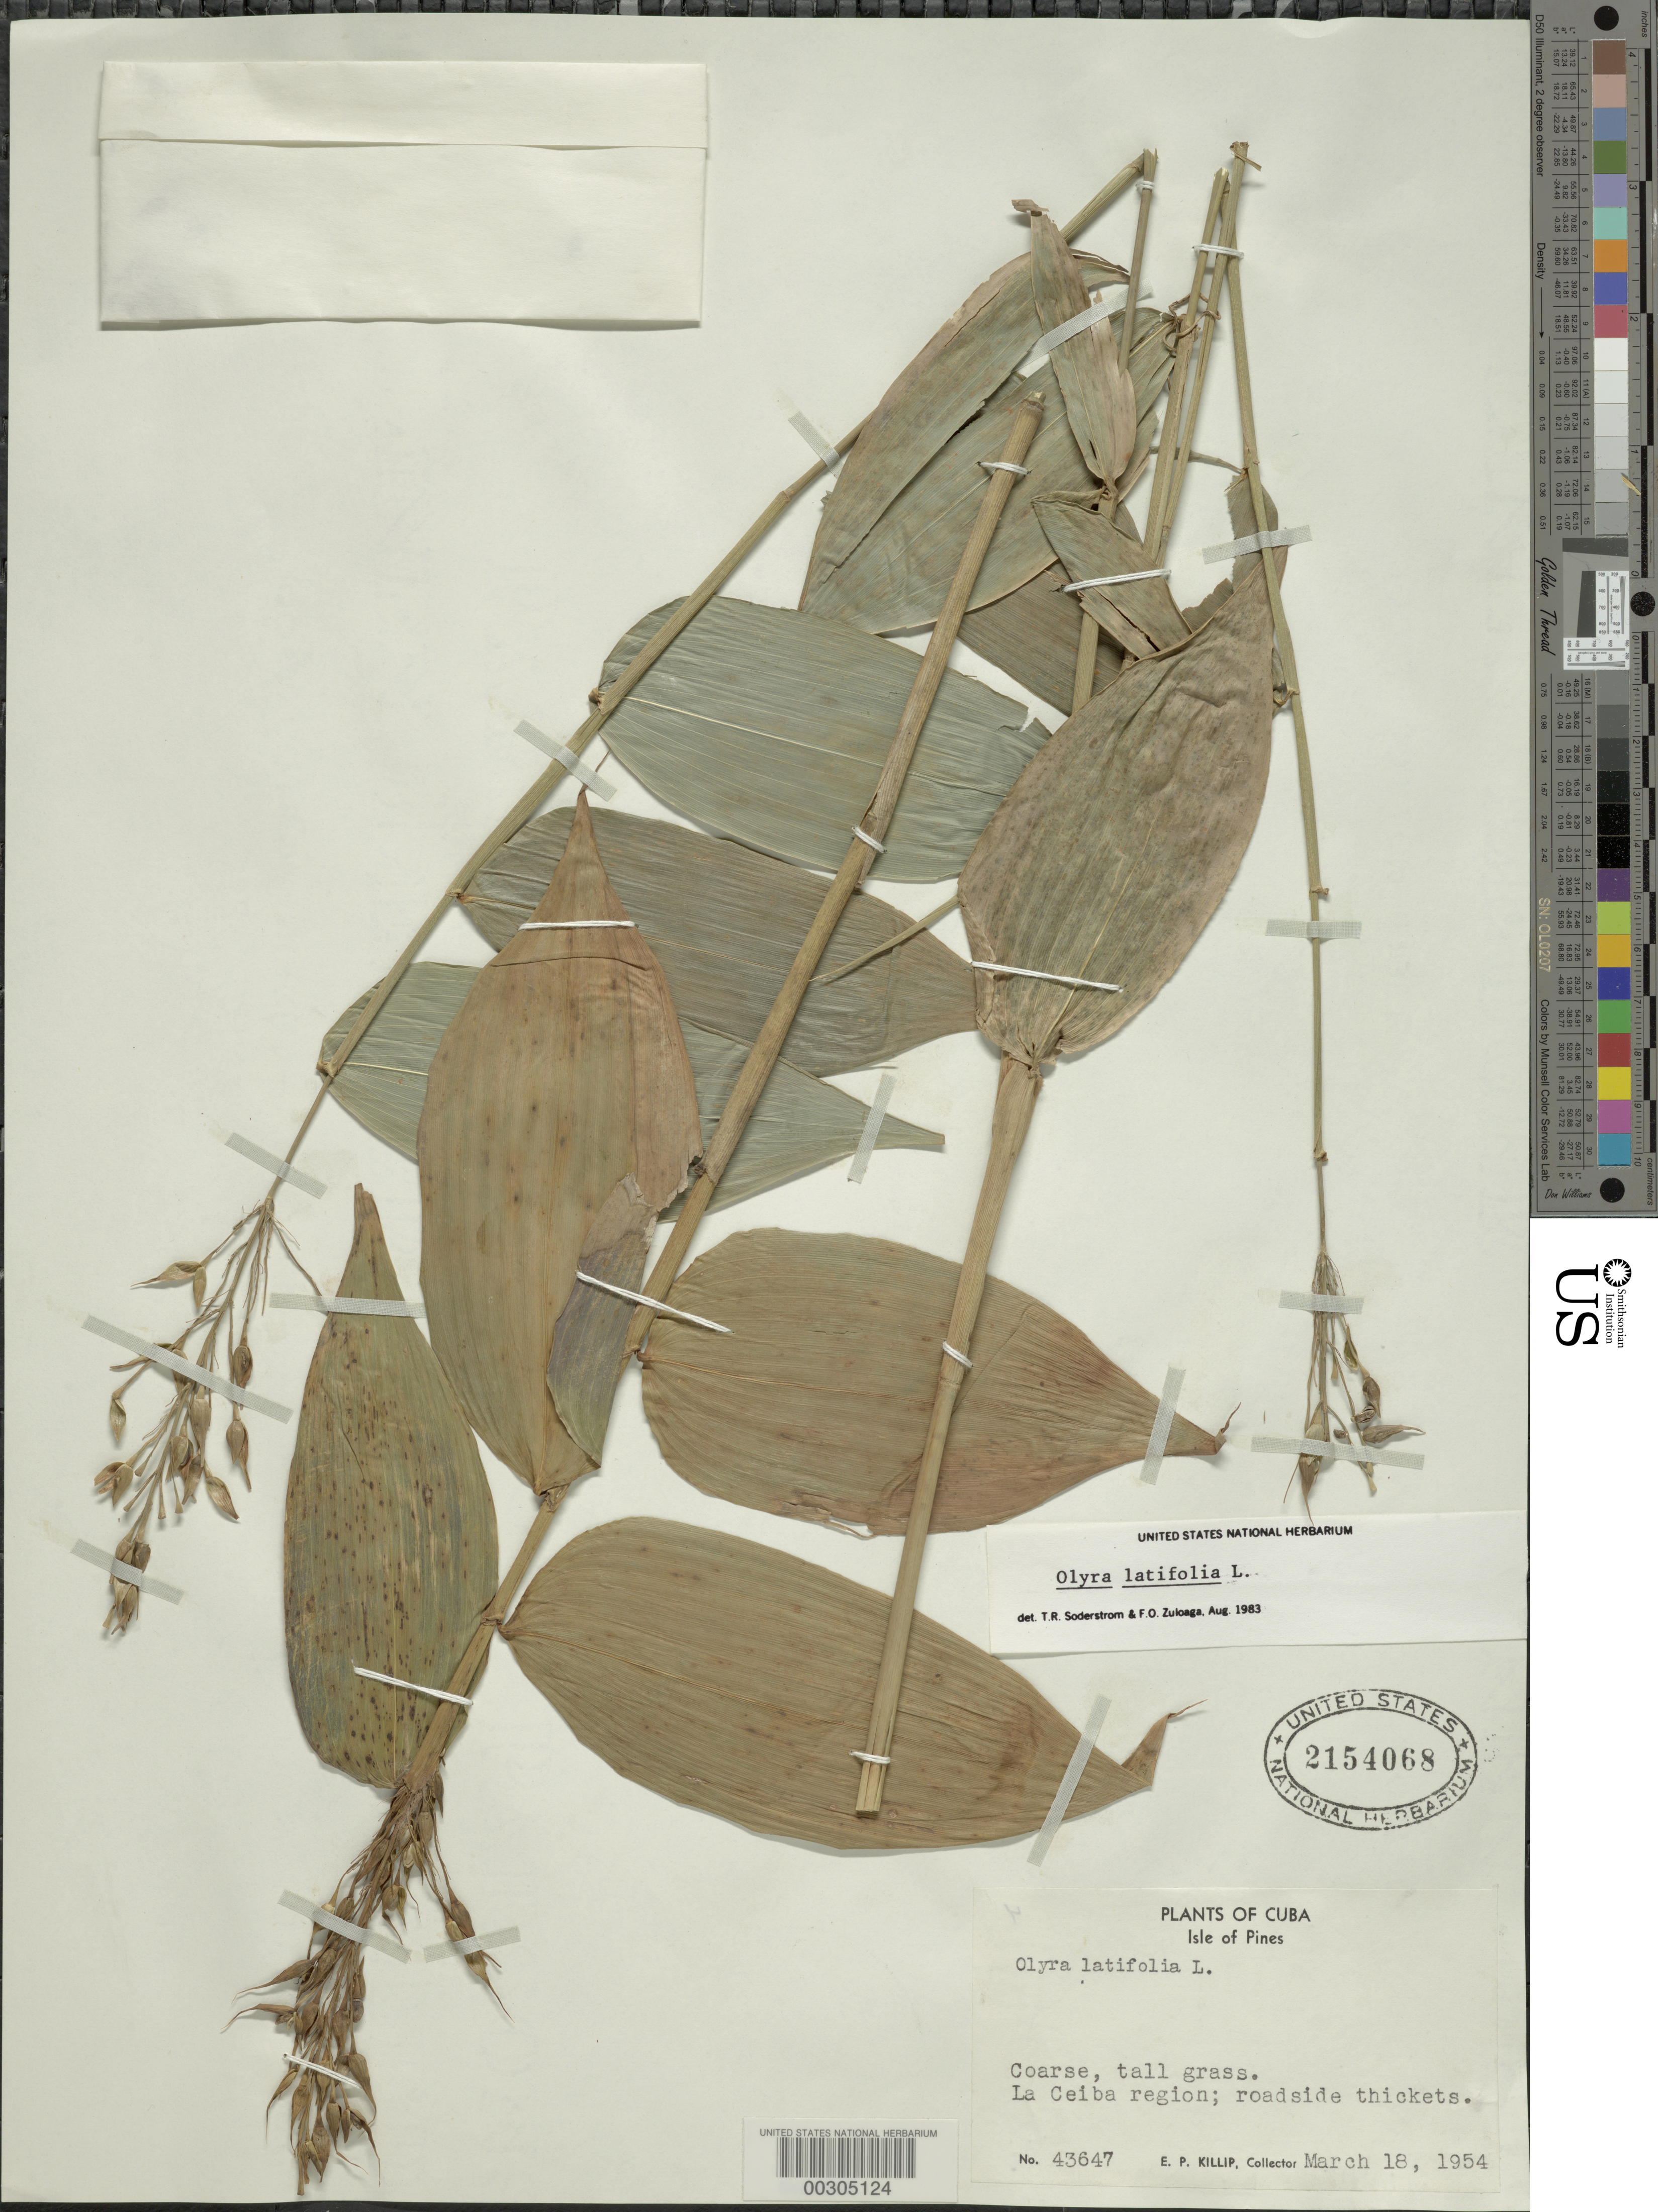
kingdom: Plantae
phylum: Tracheophyta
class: Liliopsida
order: Poales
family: Poaceae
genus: Olyra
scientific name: Olyra latifolia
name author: L.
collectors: E. P. Killip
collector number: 43647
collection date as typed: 18 Mar 1954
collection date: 1954-03-18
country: Cuba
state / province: Isla de La Juventud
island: Isla de La Juventud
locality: La cieba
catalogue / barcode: US 2154068